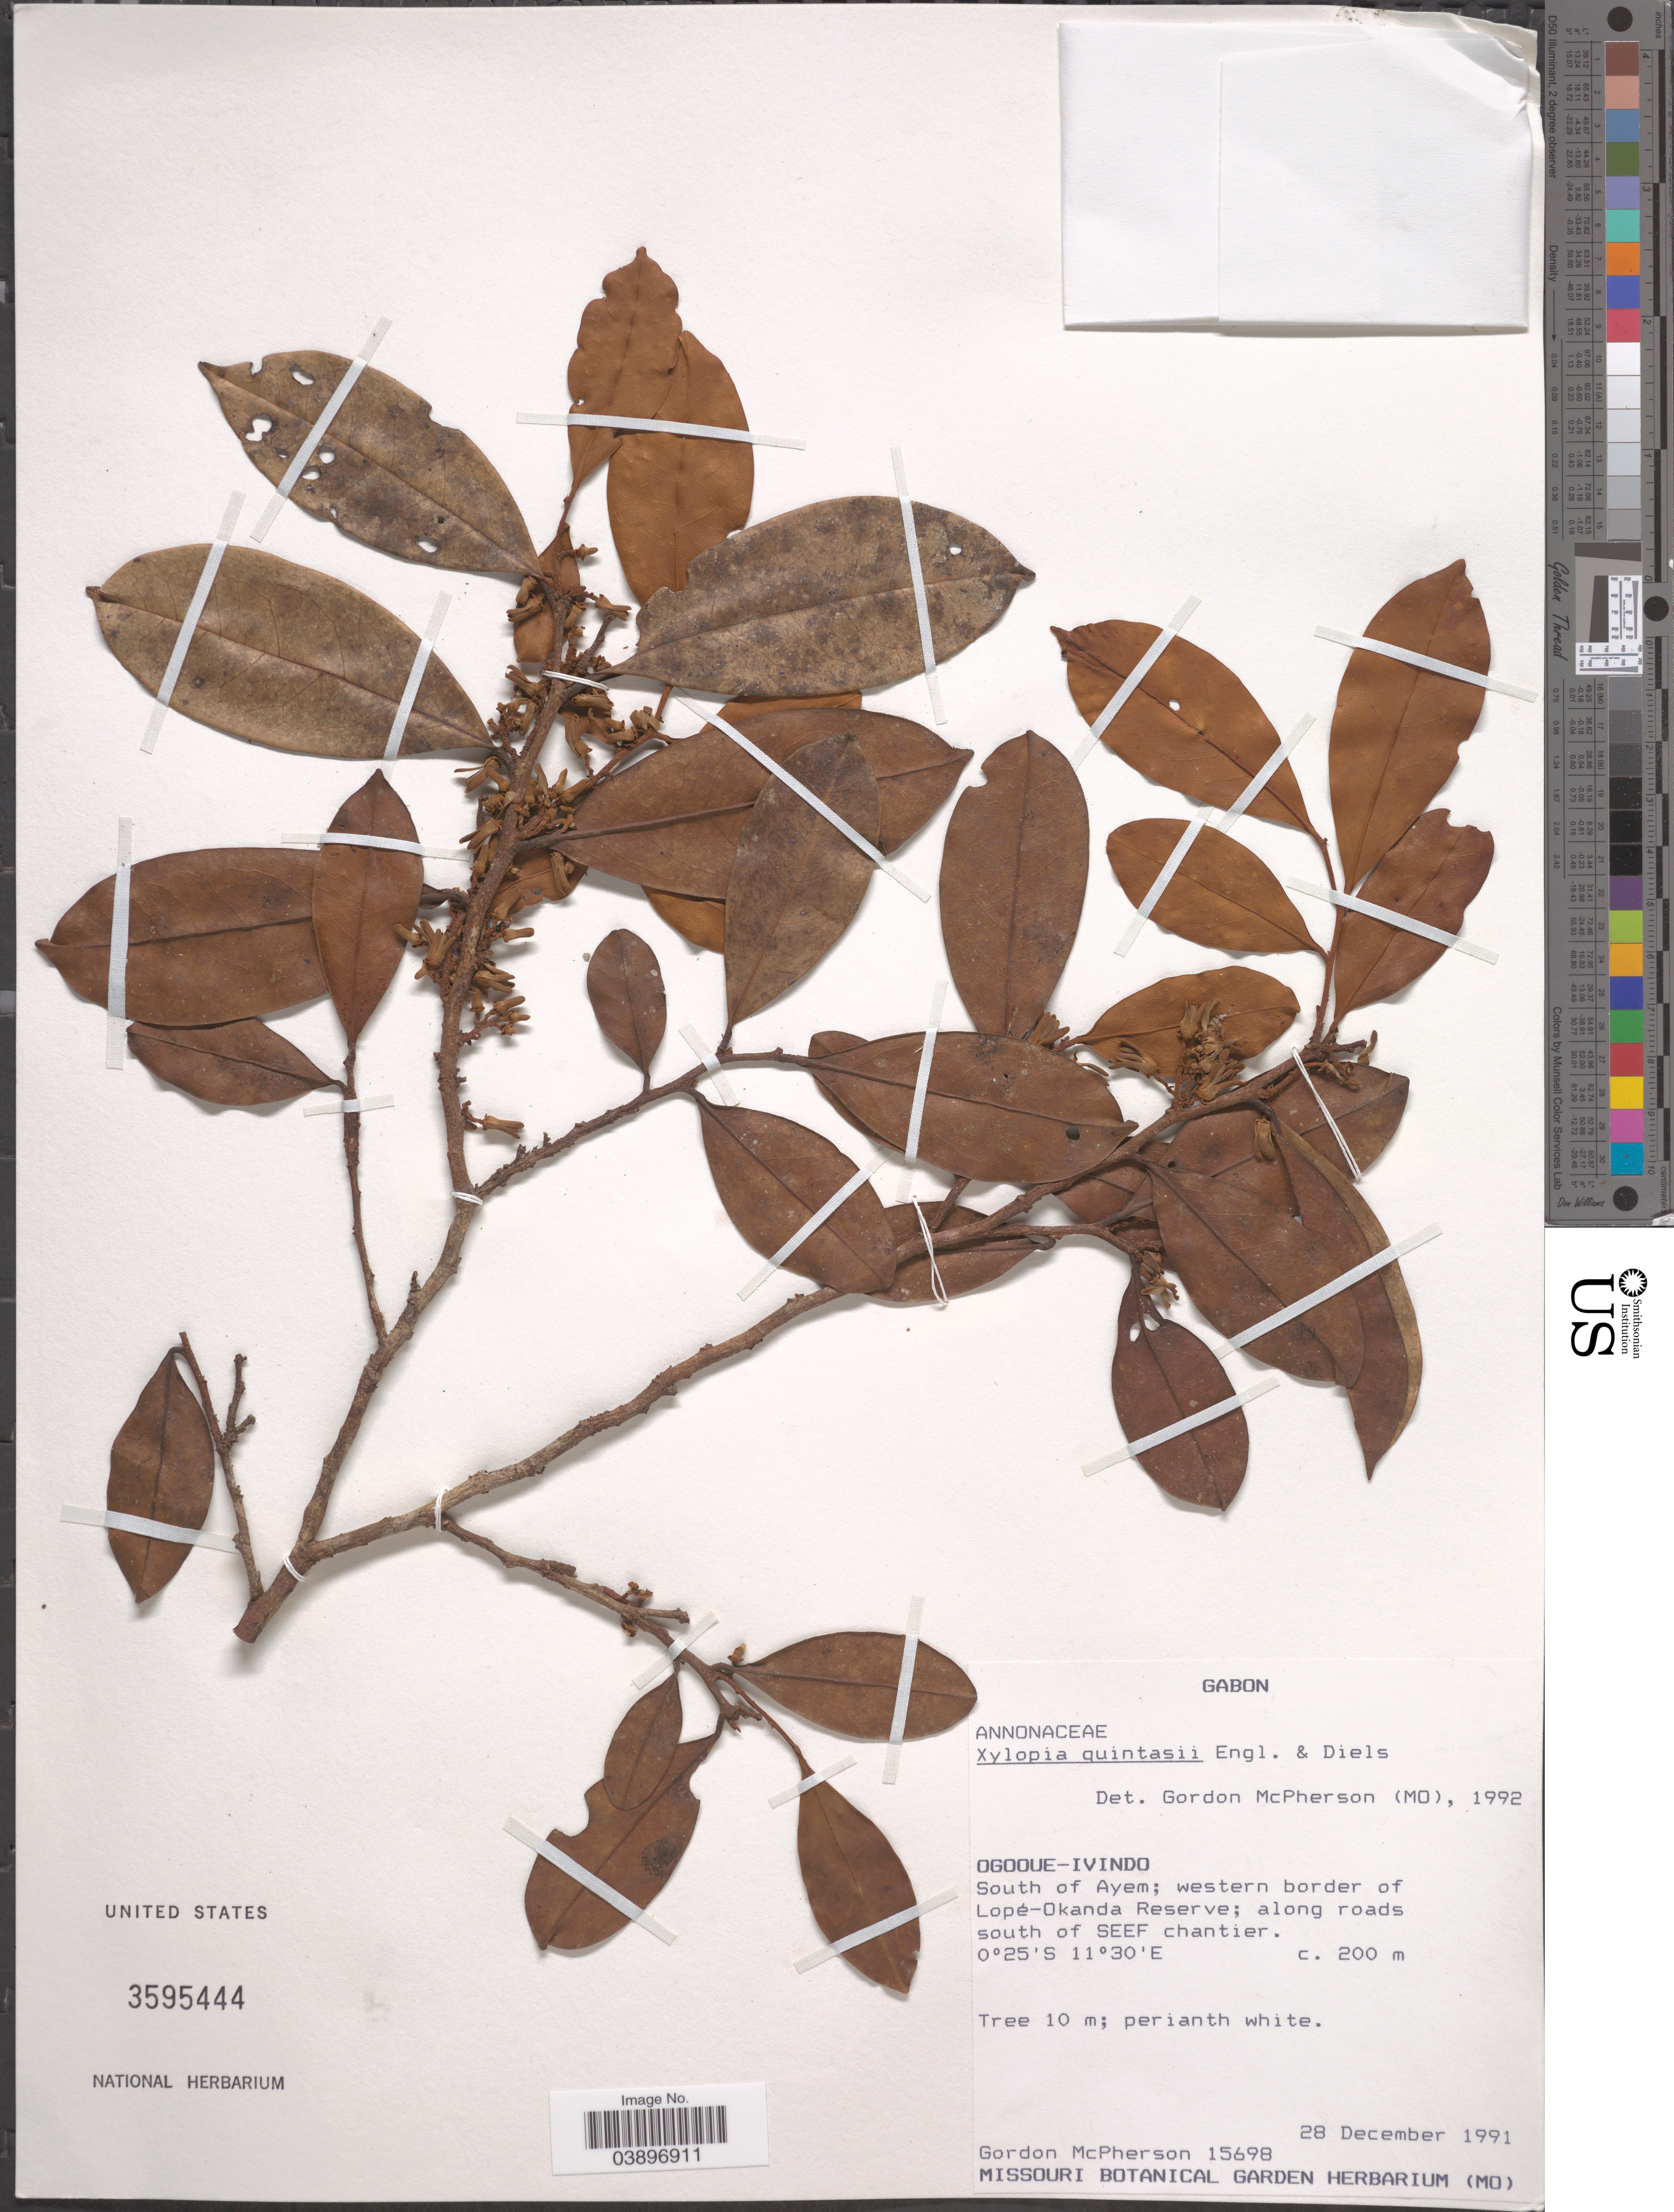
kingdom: Plantae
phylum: Tracheophyta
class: Magnoliopsida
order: Magnoliales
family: Annonaceae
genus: Xylopia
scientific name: Xylopia quintasii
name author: Pierre ex Engl. & Diels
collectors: G. McPherson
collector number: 15698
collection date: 1991-12-28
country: Gabon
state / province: Ogooue-Ivindo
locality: South of Ayem; western border of Lopé-Okanda Reserve; along roads south of SEEF chantier.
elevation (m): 200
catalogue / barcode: US 3595444